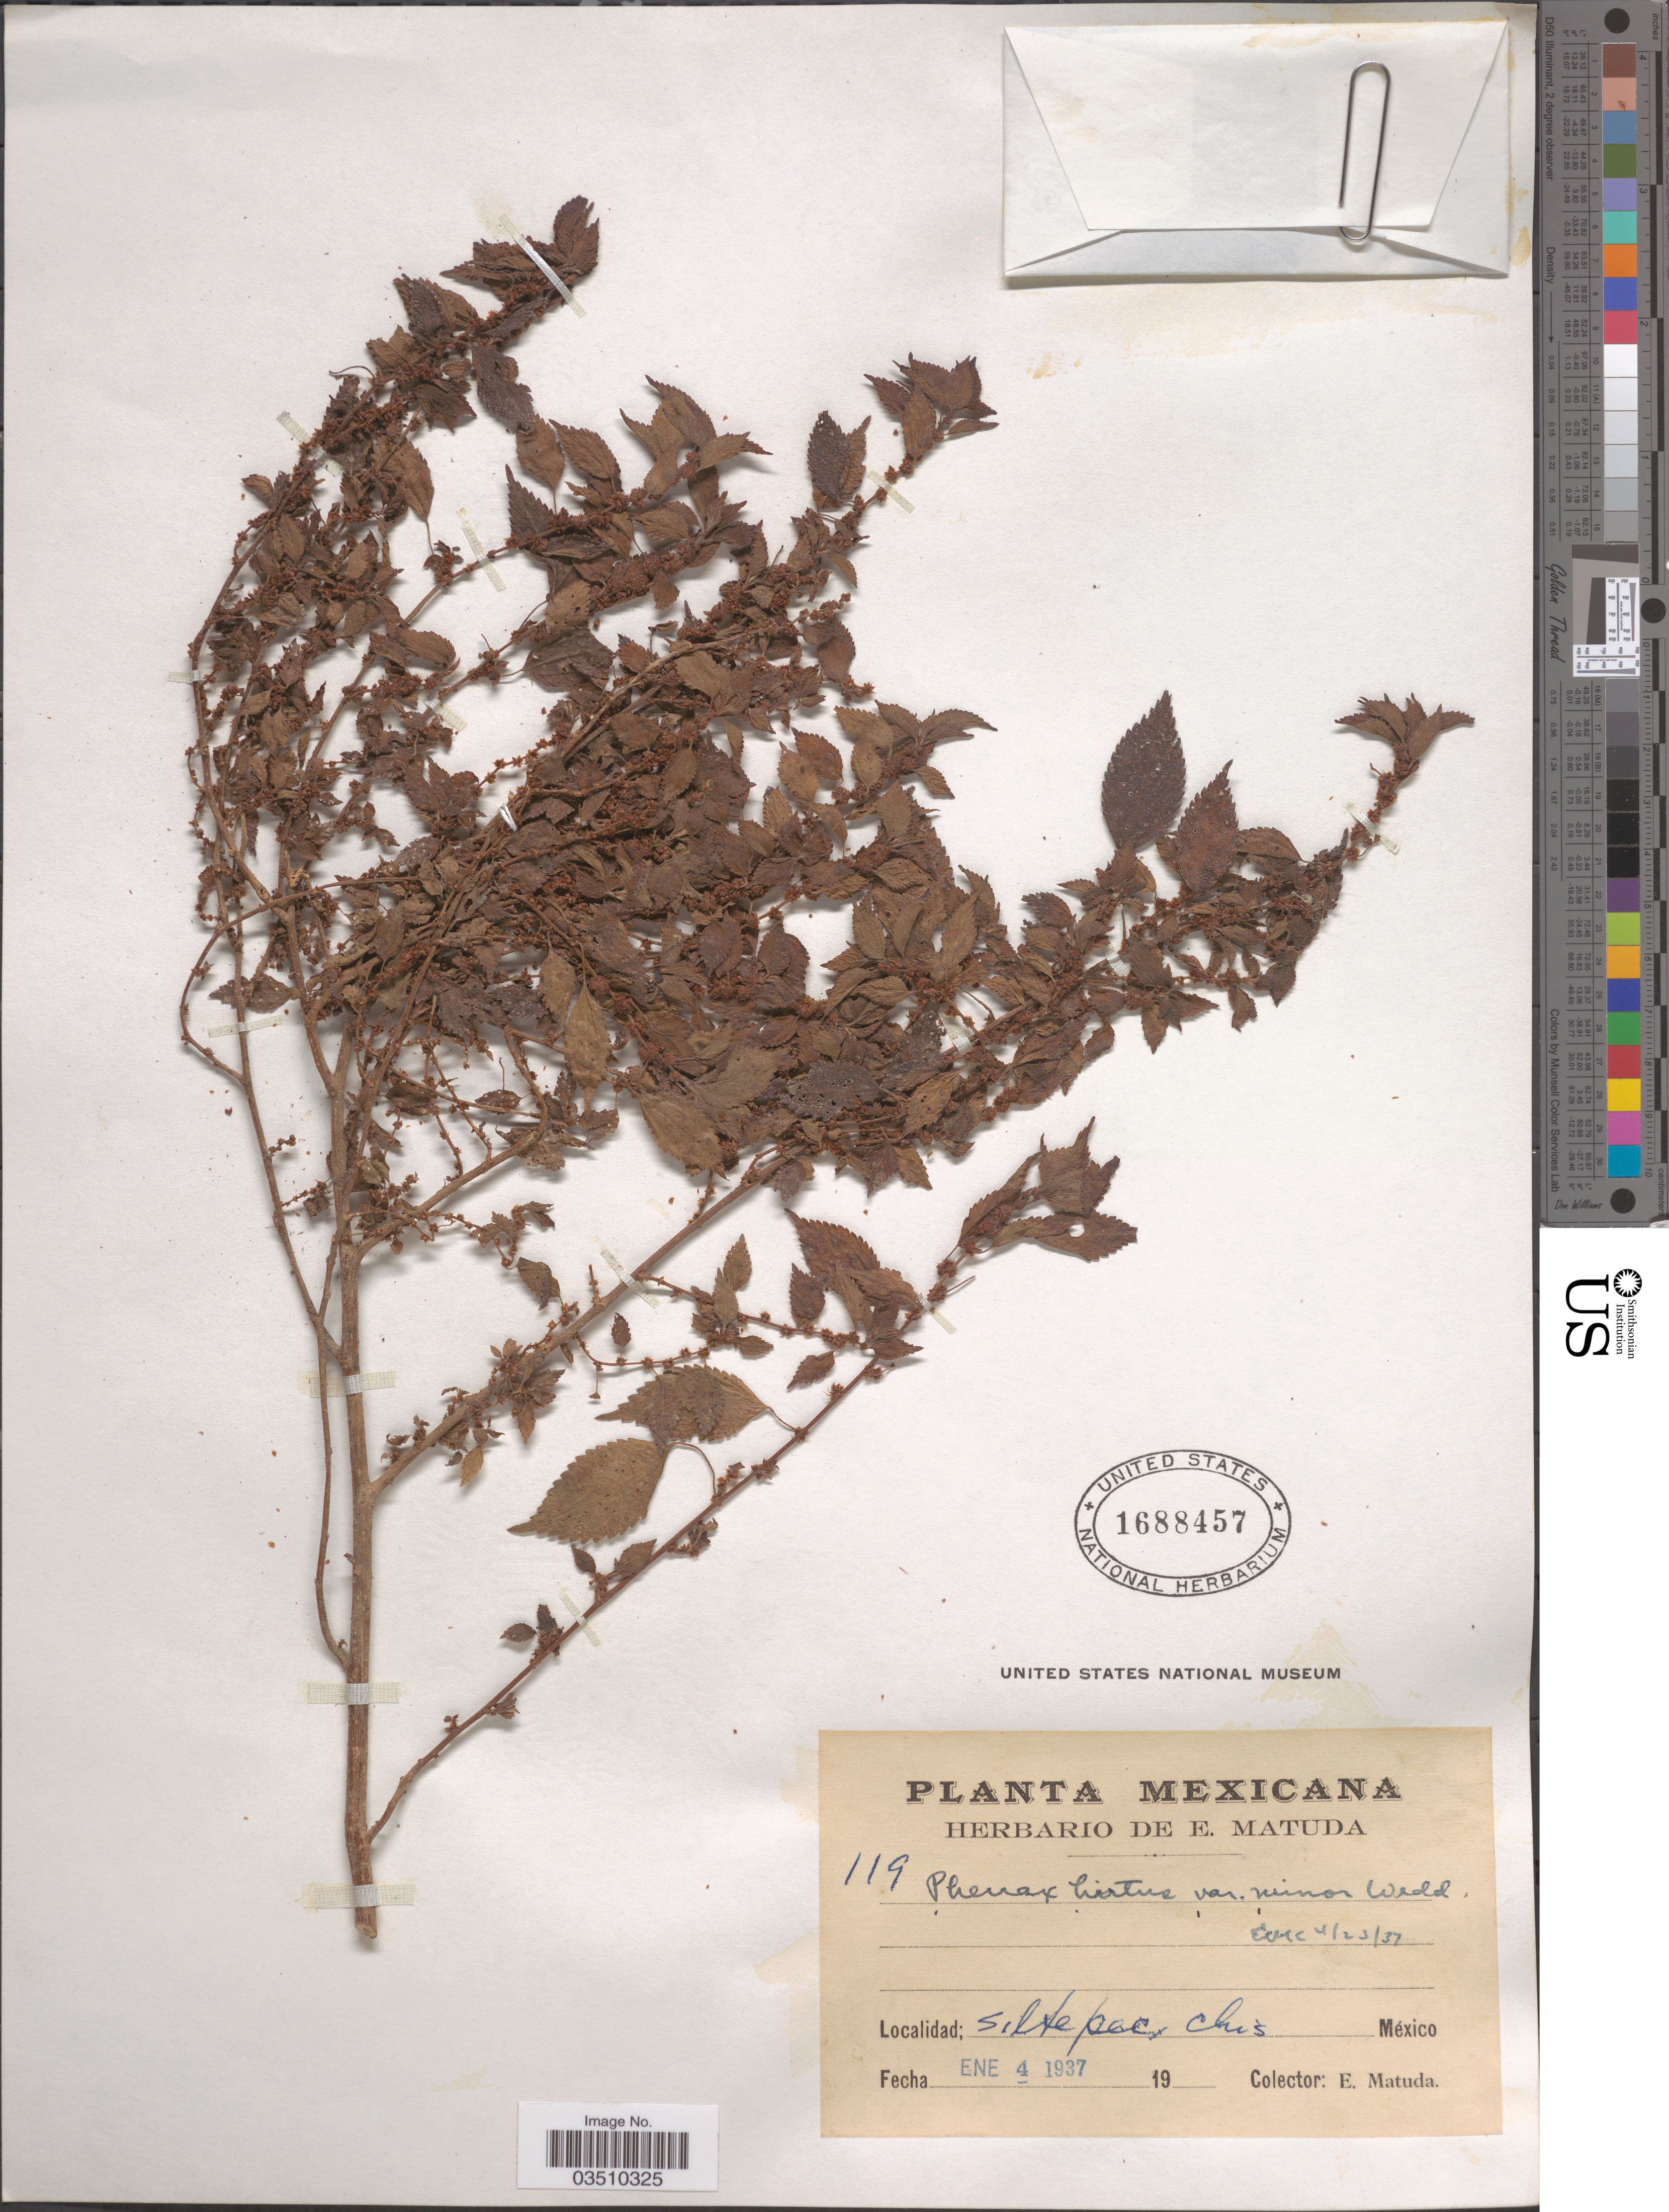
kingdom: Plantae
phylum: Tracheophyta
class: Magnoliopsida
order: Rosales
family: Urticaceae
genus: Phenax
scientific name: Phenax hirtus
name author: (Sw.) Wedd.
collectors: E. Matuda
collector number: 119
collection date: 1937-01-04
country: Mexico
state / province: Chiapas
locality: Siltepec, Chis.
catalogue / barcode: US 1688457